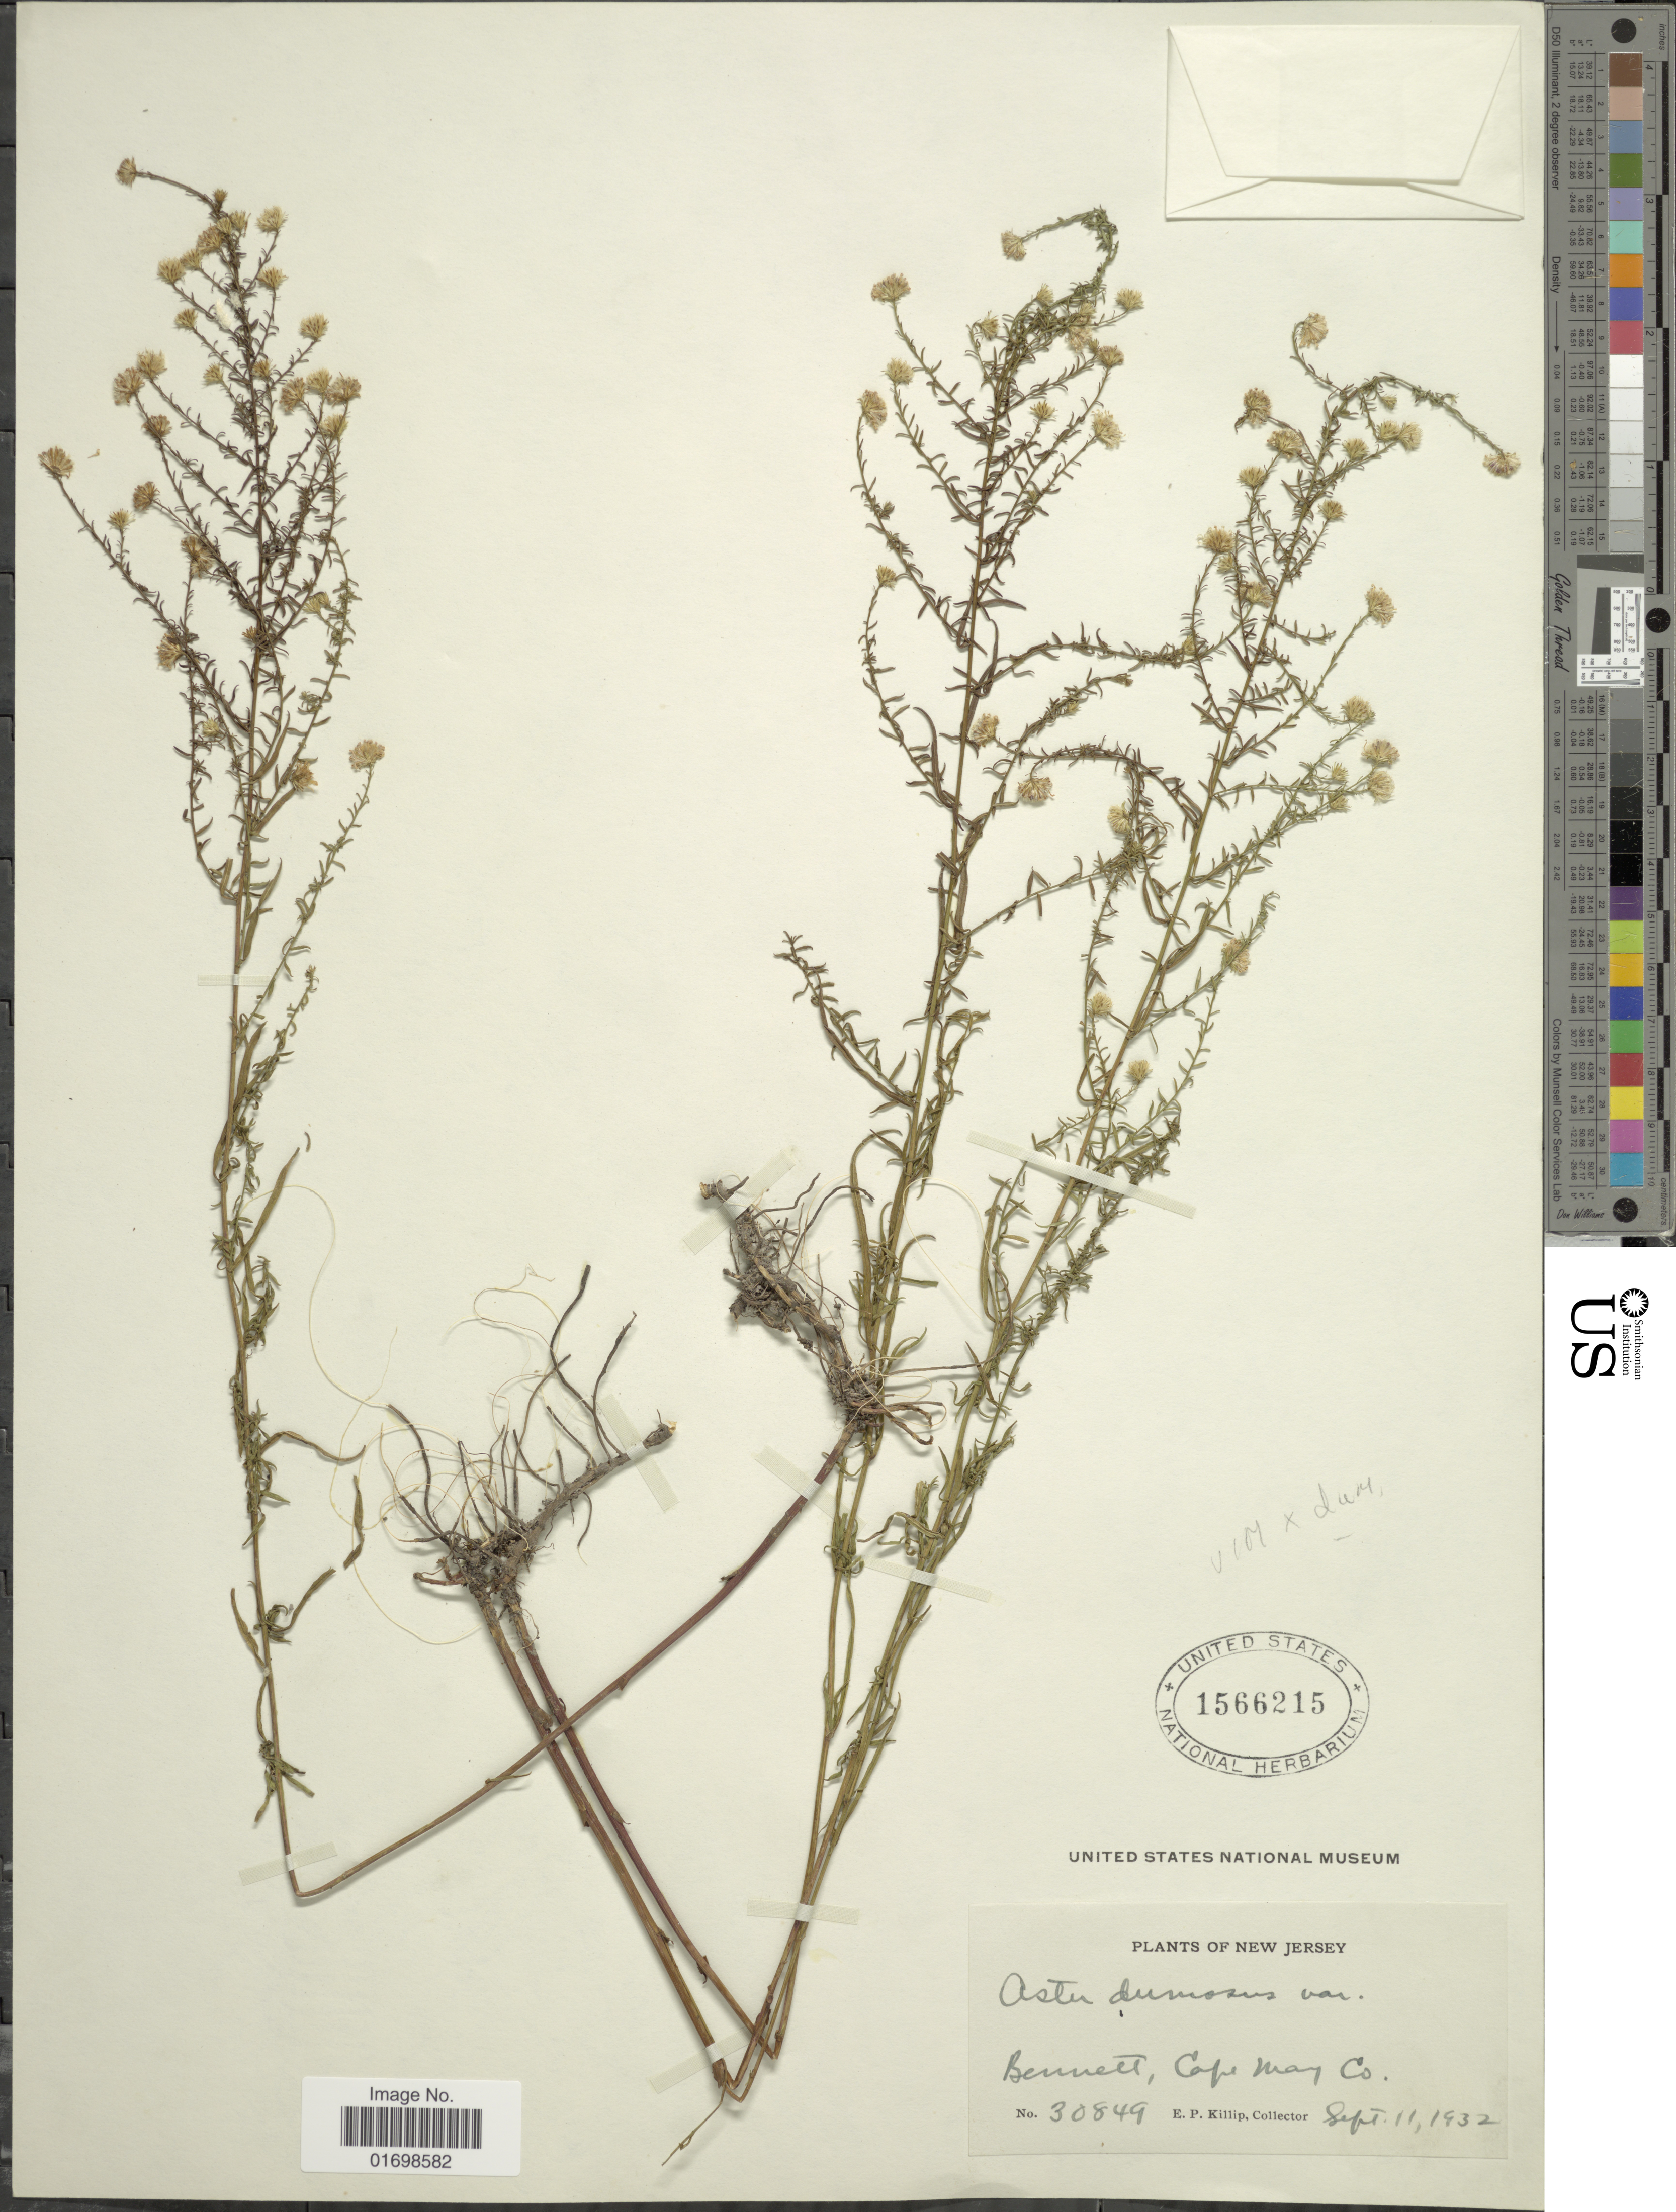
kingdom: Plantae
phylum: Tracheophyta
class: Magnoliopsida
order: Asterales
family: Asteraceae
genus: Symphyotrichum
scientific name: Symphyotrichum dumosum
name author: (L.) G.L. Nesom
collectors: E. P. Killip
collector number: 30849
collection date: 1932-09-11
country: United States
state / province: New Jersey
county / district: Cape May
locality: Bennett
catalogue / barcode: US 1566215